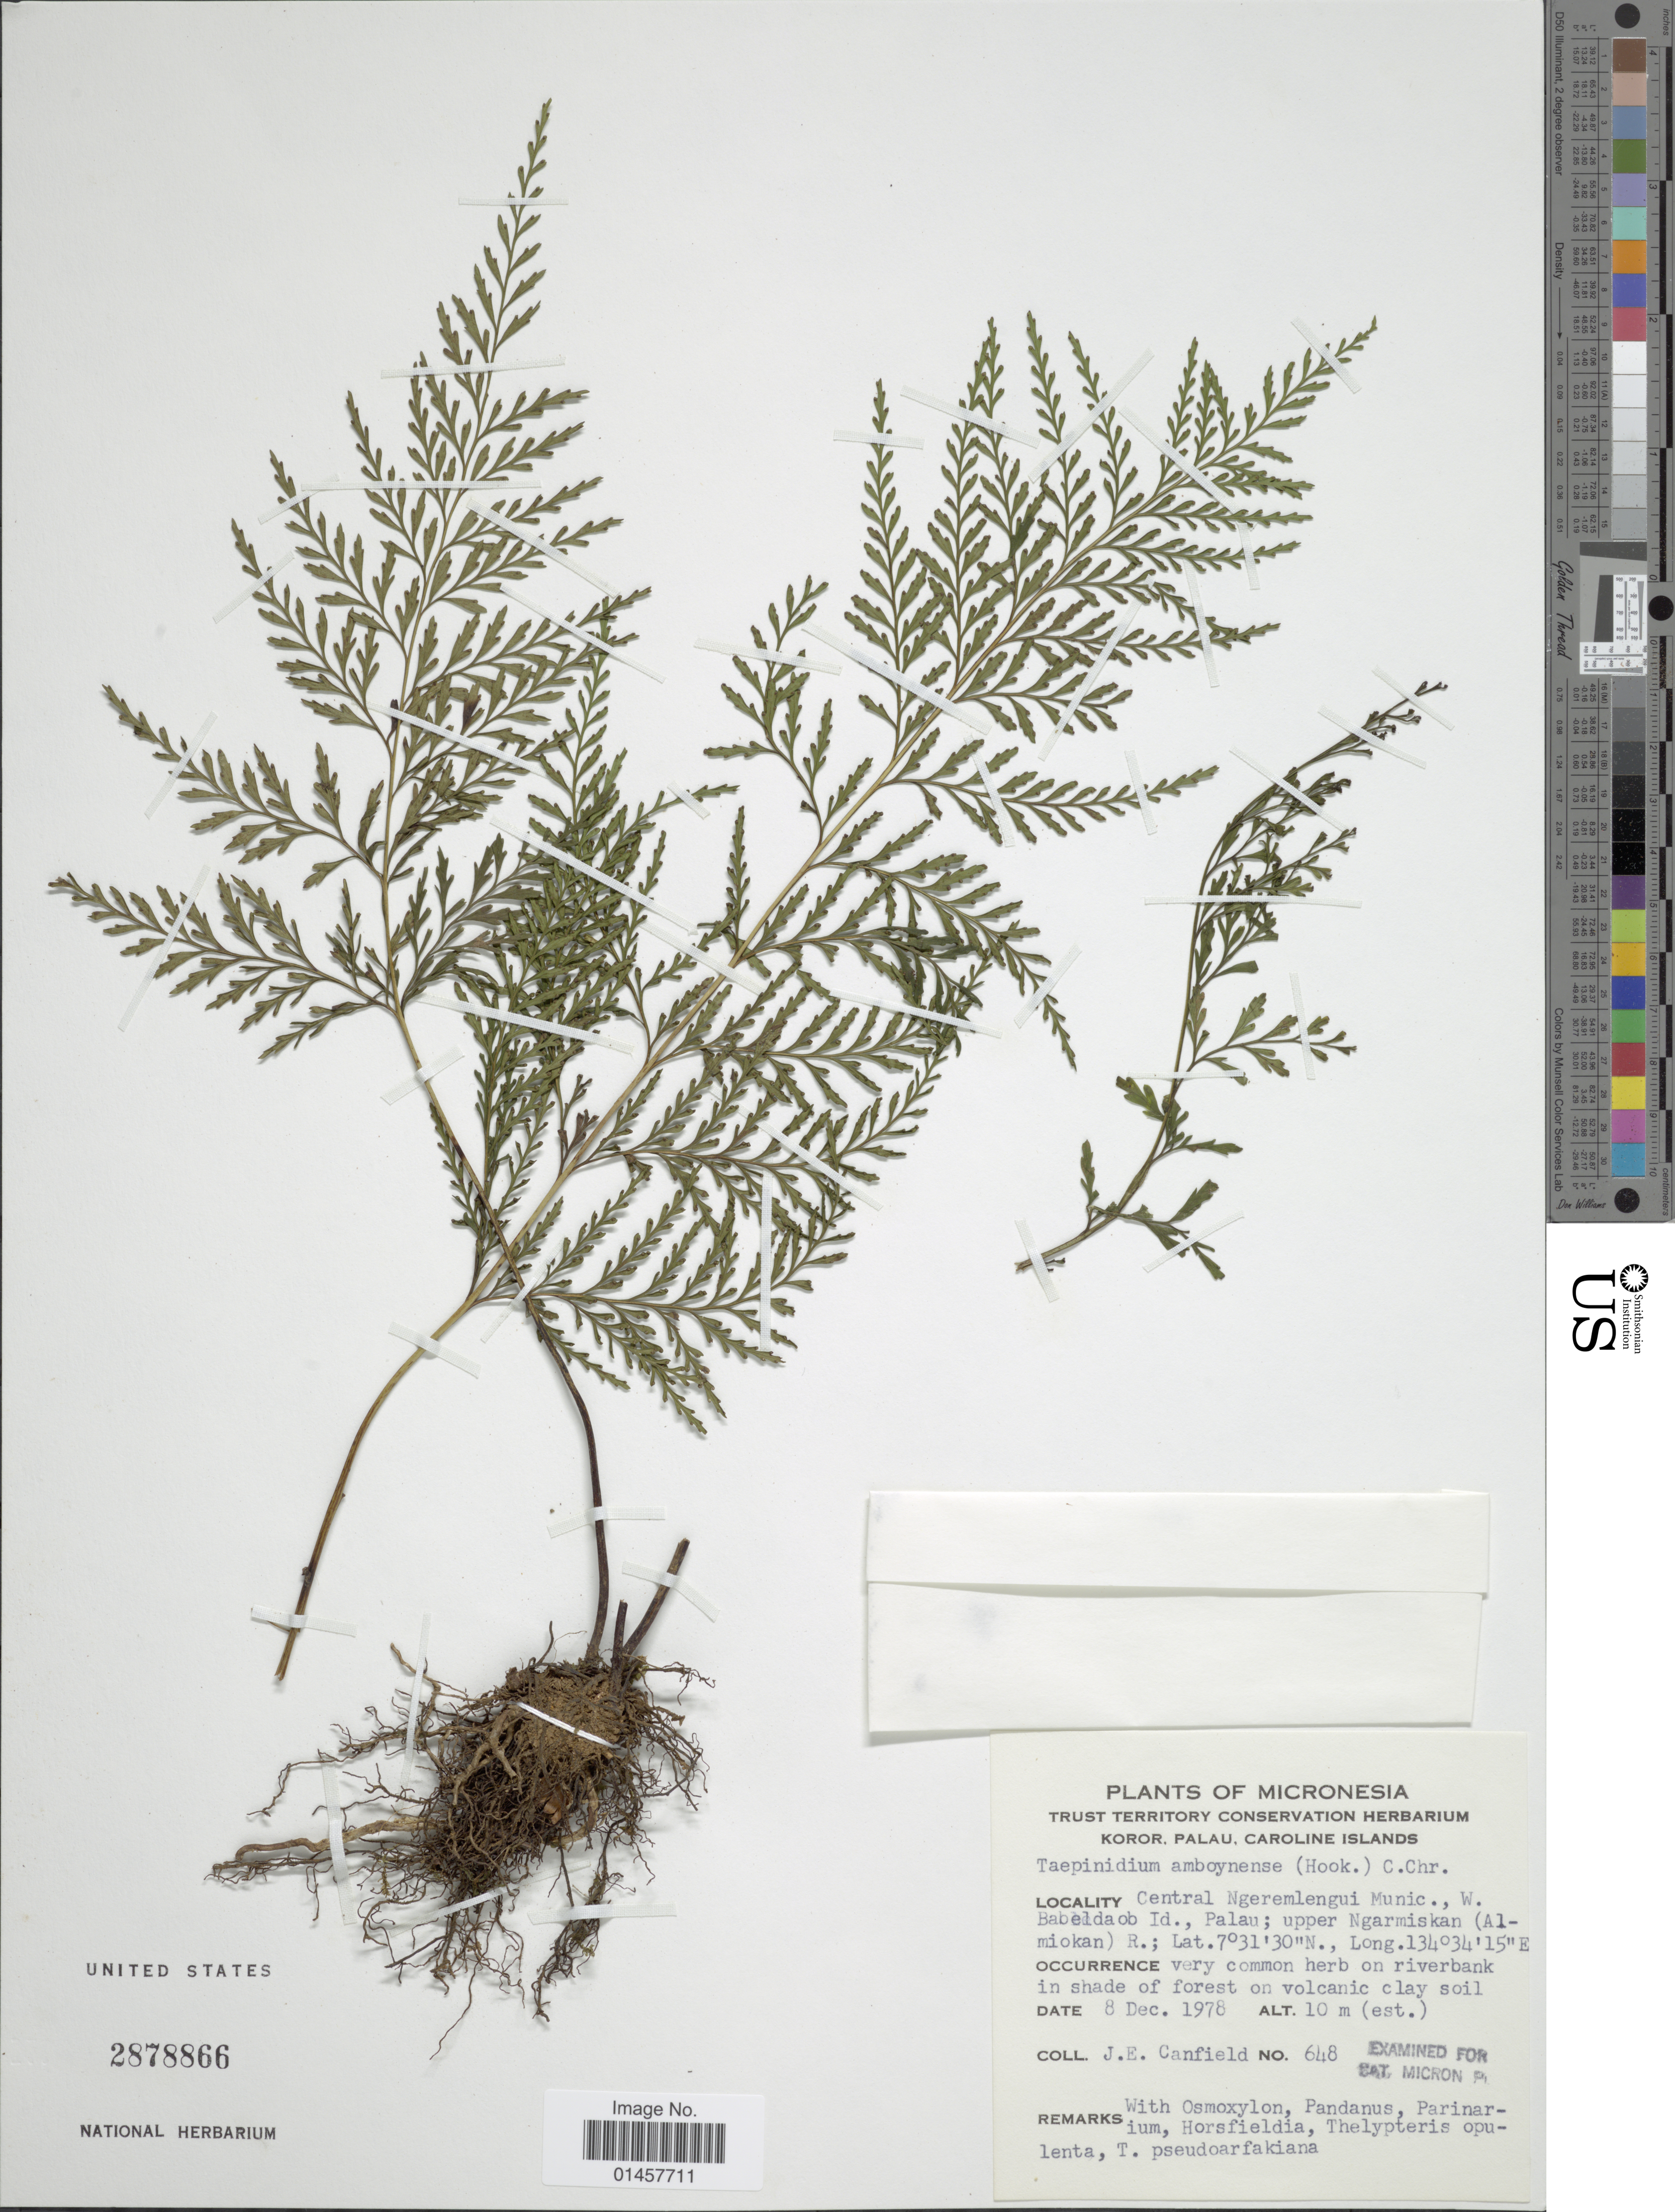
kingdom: Plantae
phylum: Tracheophyta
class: Polypodiopsida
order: Polypodiales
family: Lindsaeaceae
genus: Tapeinidium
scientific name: Tapeinidium amboynense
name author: (Hook.) C. Chr.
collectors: J. E. Canfield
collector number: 648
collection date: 1978-12-08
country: Palau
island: Babeldaob [Babelthuap]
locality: Micronesia, Central Ngeremlengui Munic., W. Babeldaob Id., Palau; upper Ngarmiskan(Almiokan)R.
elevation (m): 10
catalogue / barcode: US 2878866